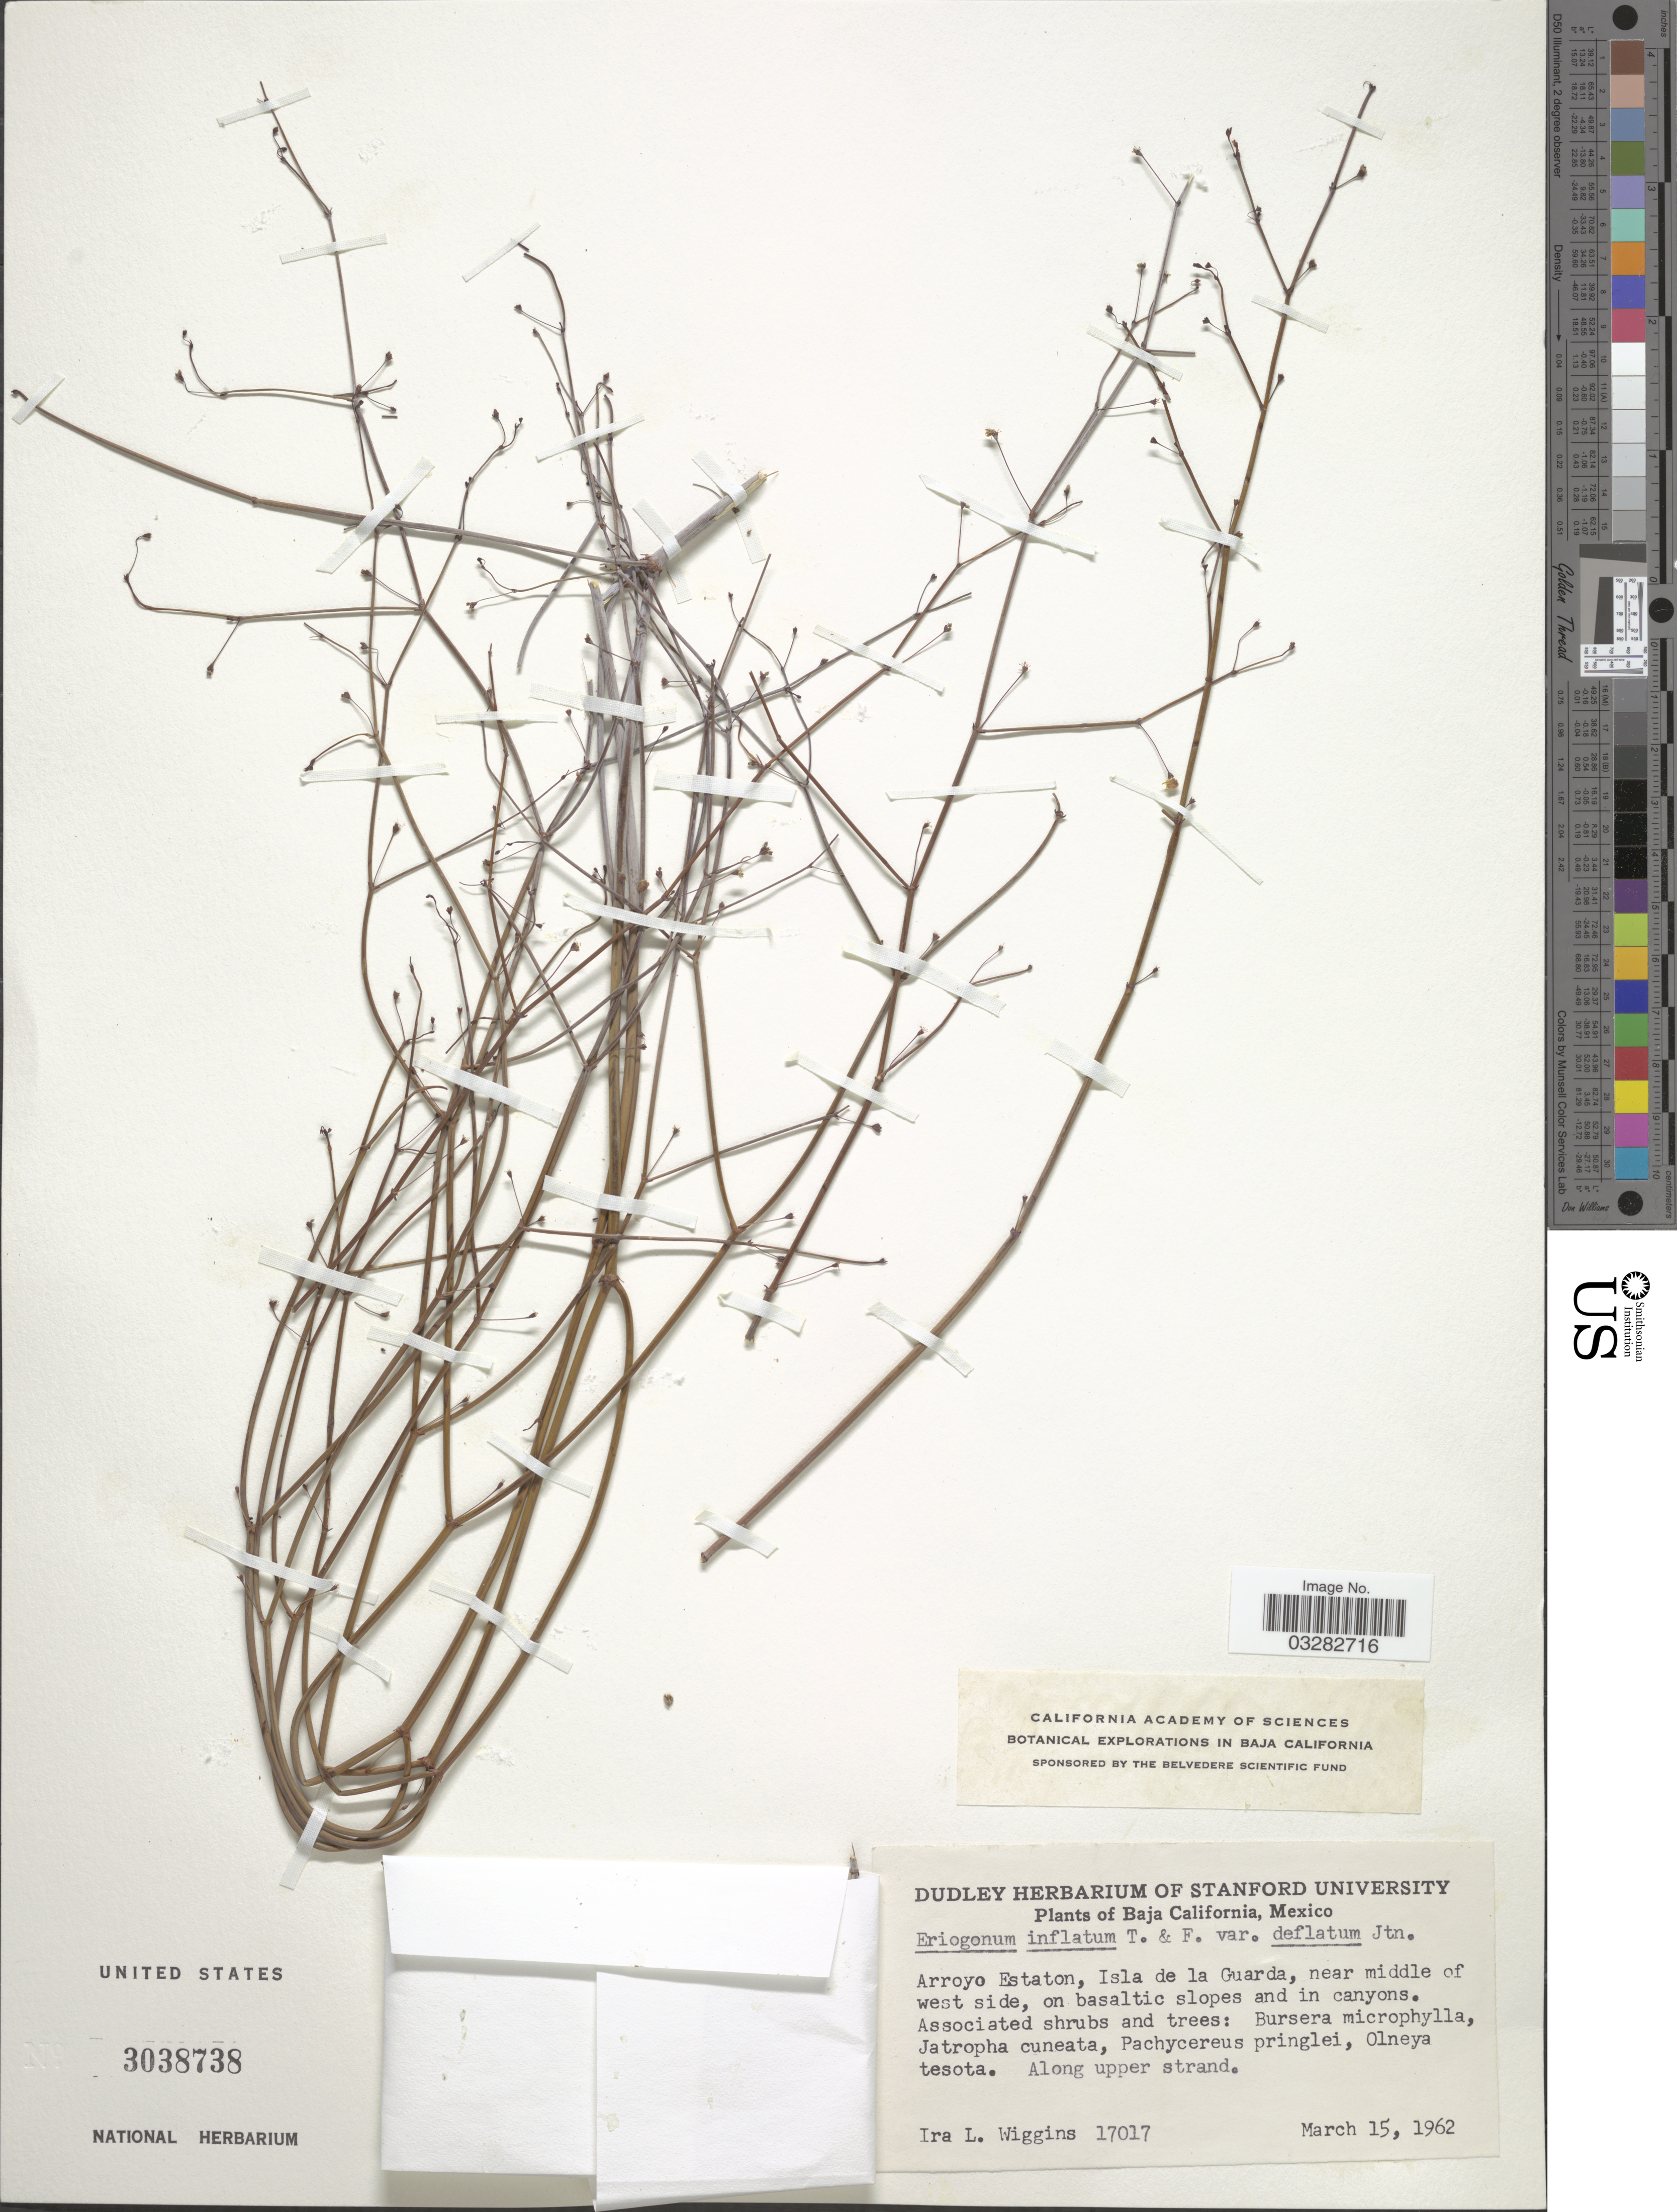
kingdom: Plantae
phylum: Tracheophyta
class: Magnoliopsida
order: Caryophyllales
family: Polygonaceae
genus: Eriogonum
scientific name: Eriogonum inflatum var. deflatum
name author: I.M. Johnst.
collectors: I. L. Wiggins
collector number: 17017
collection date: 1962-03-15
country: Mexico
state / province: Baja California Norte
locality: Arroyo Estaton, Isla de la Guarda, near middle of west side.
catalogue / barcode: US 3038738